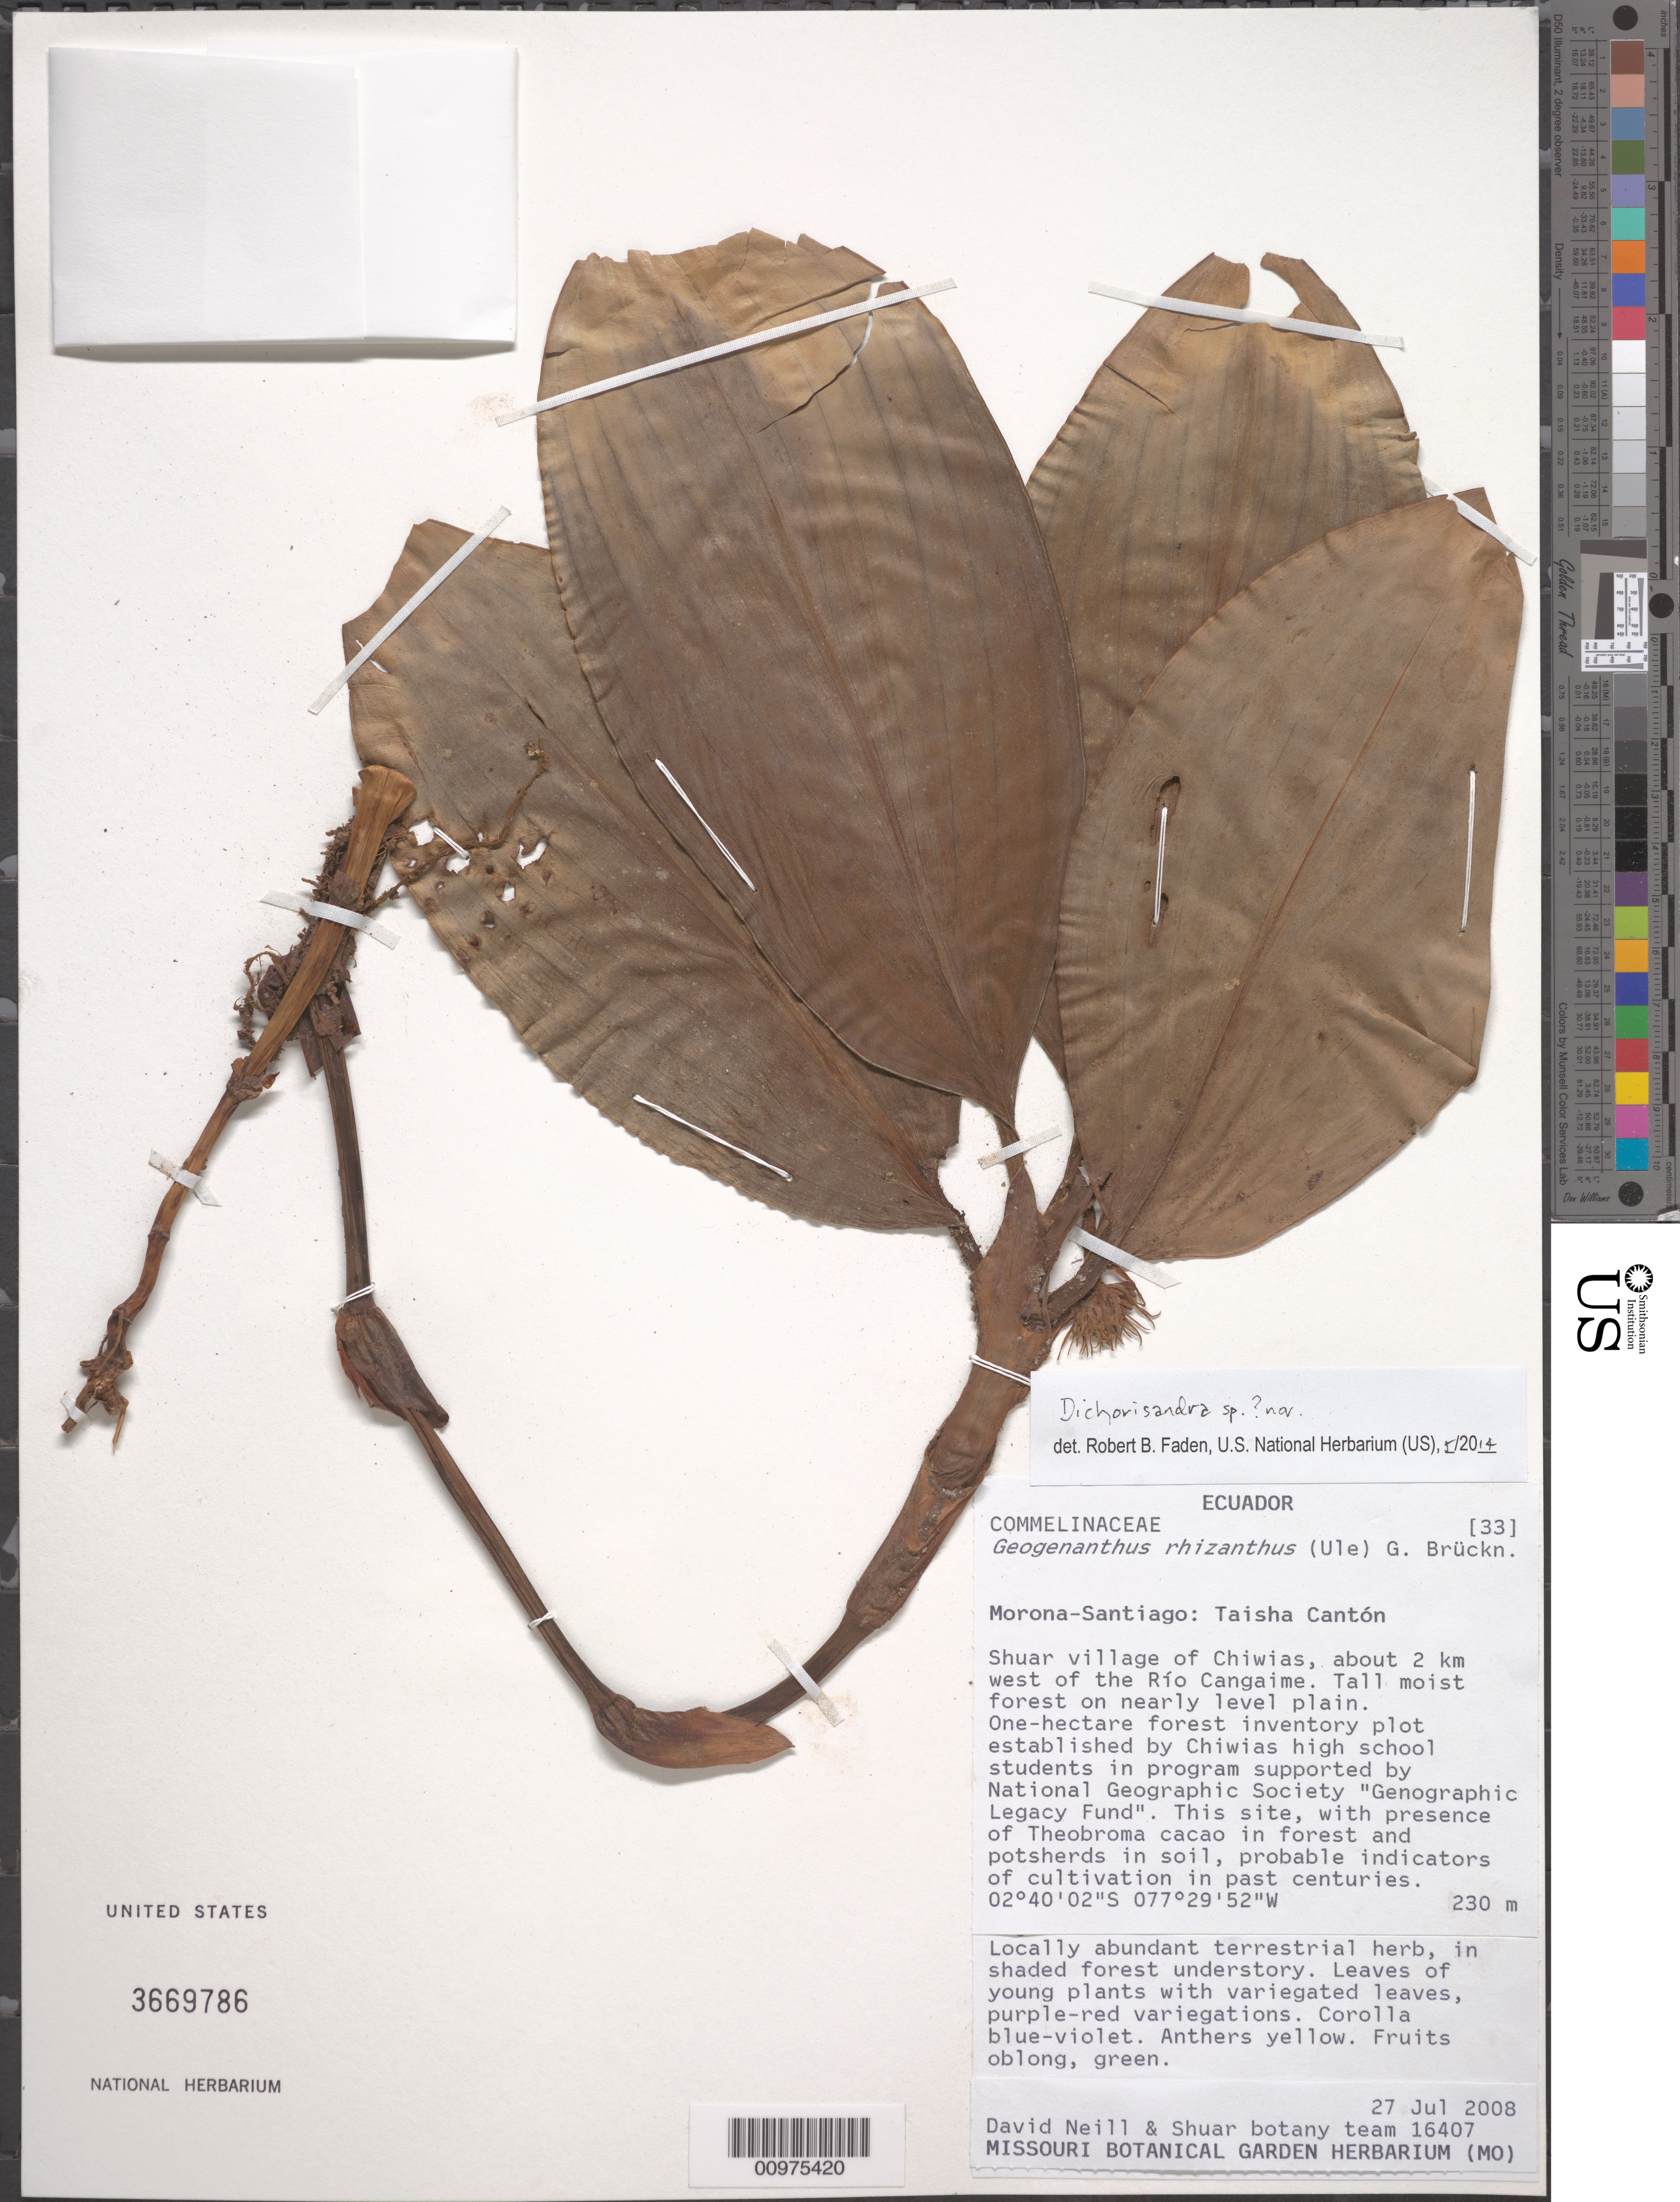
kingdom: Plantae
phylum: Tracheophyta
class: Liliopsida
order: Commelinales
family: Commelinaceae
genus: Dichorisandra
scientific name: Dichorisandra sp.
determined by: Faden, Robert B., (US), Smithsonian Institution - National Museum of Natural History (UNITED STATES)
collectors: D. A. Neill & Shuar botany team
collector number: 16407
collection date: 2008-07-27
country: Ecuador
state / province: Morona-Santiago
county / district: Taisha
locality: Taisha Cantón. Shuar village of Chiwias, about 2 km west of the Ríi Cangaime.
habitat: Tall moist forest on nearly level plain. One-hectare forest inventory plot established by Chiwias high school students in program supported by National Geographic Society "Genographic Legacy Fund". This site, with presence of Theobroma cacao in forest and potsherds in soil, probable indicators of cultivation in past centuries.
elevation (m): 230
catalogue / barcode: US 3669786